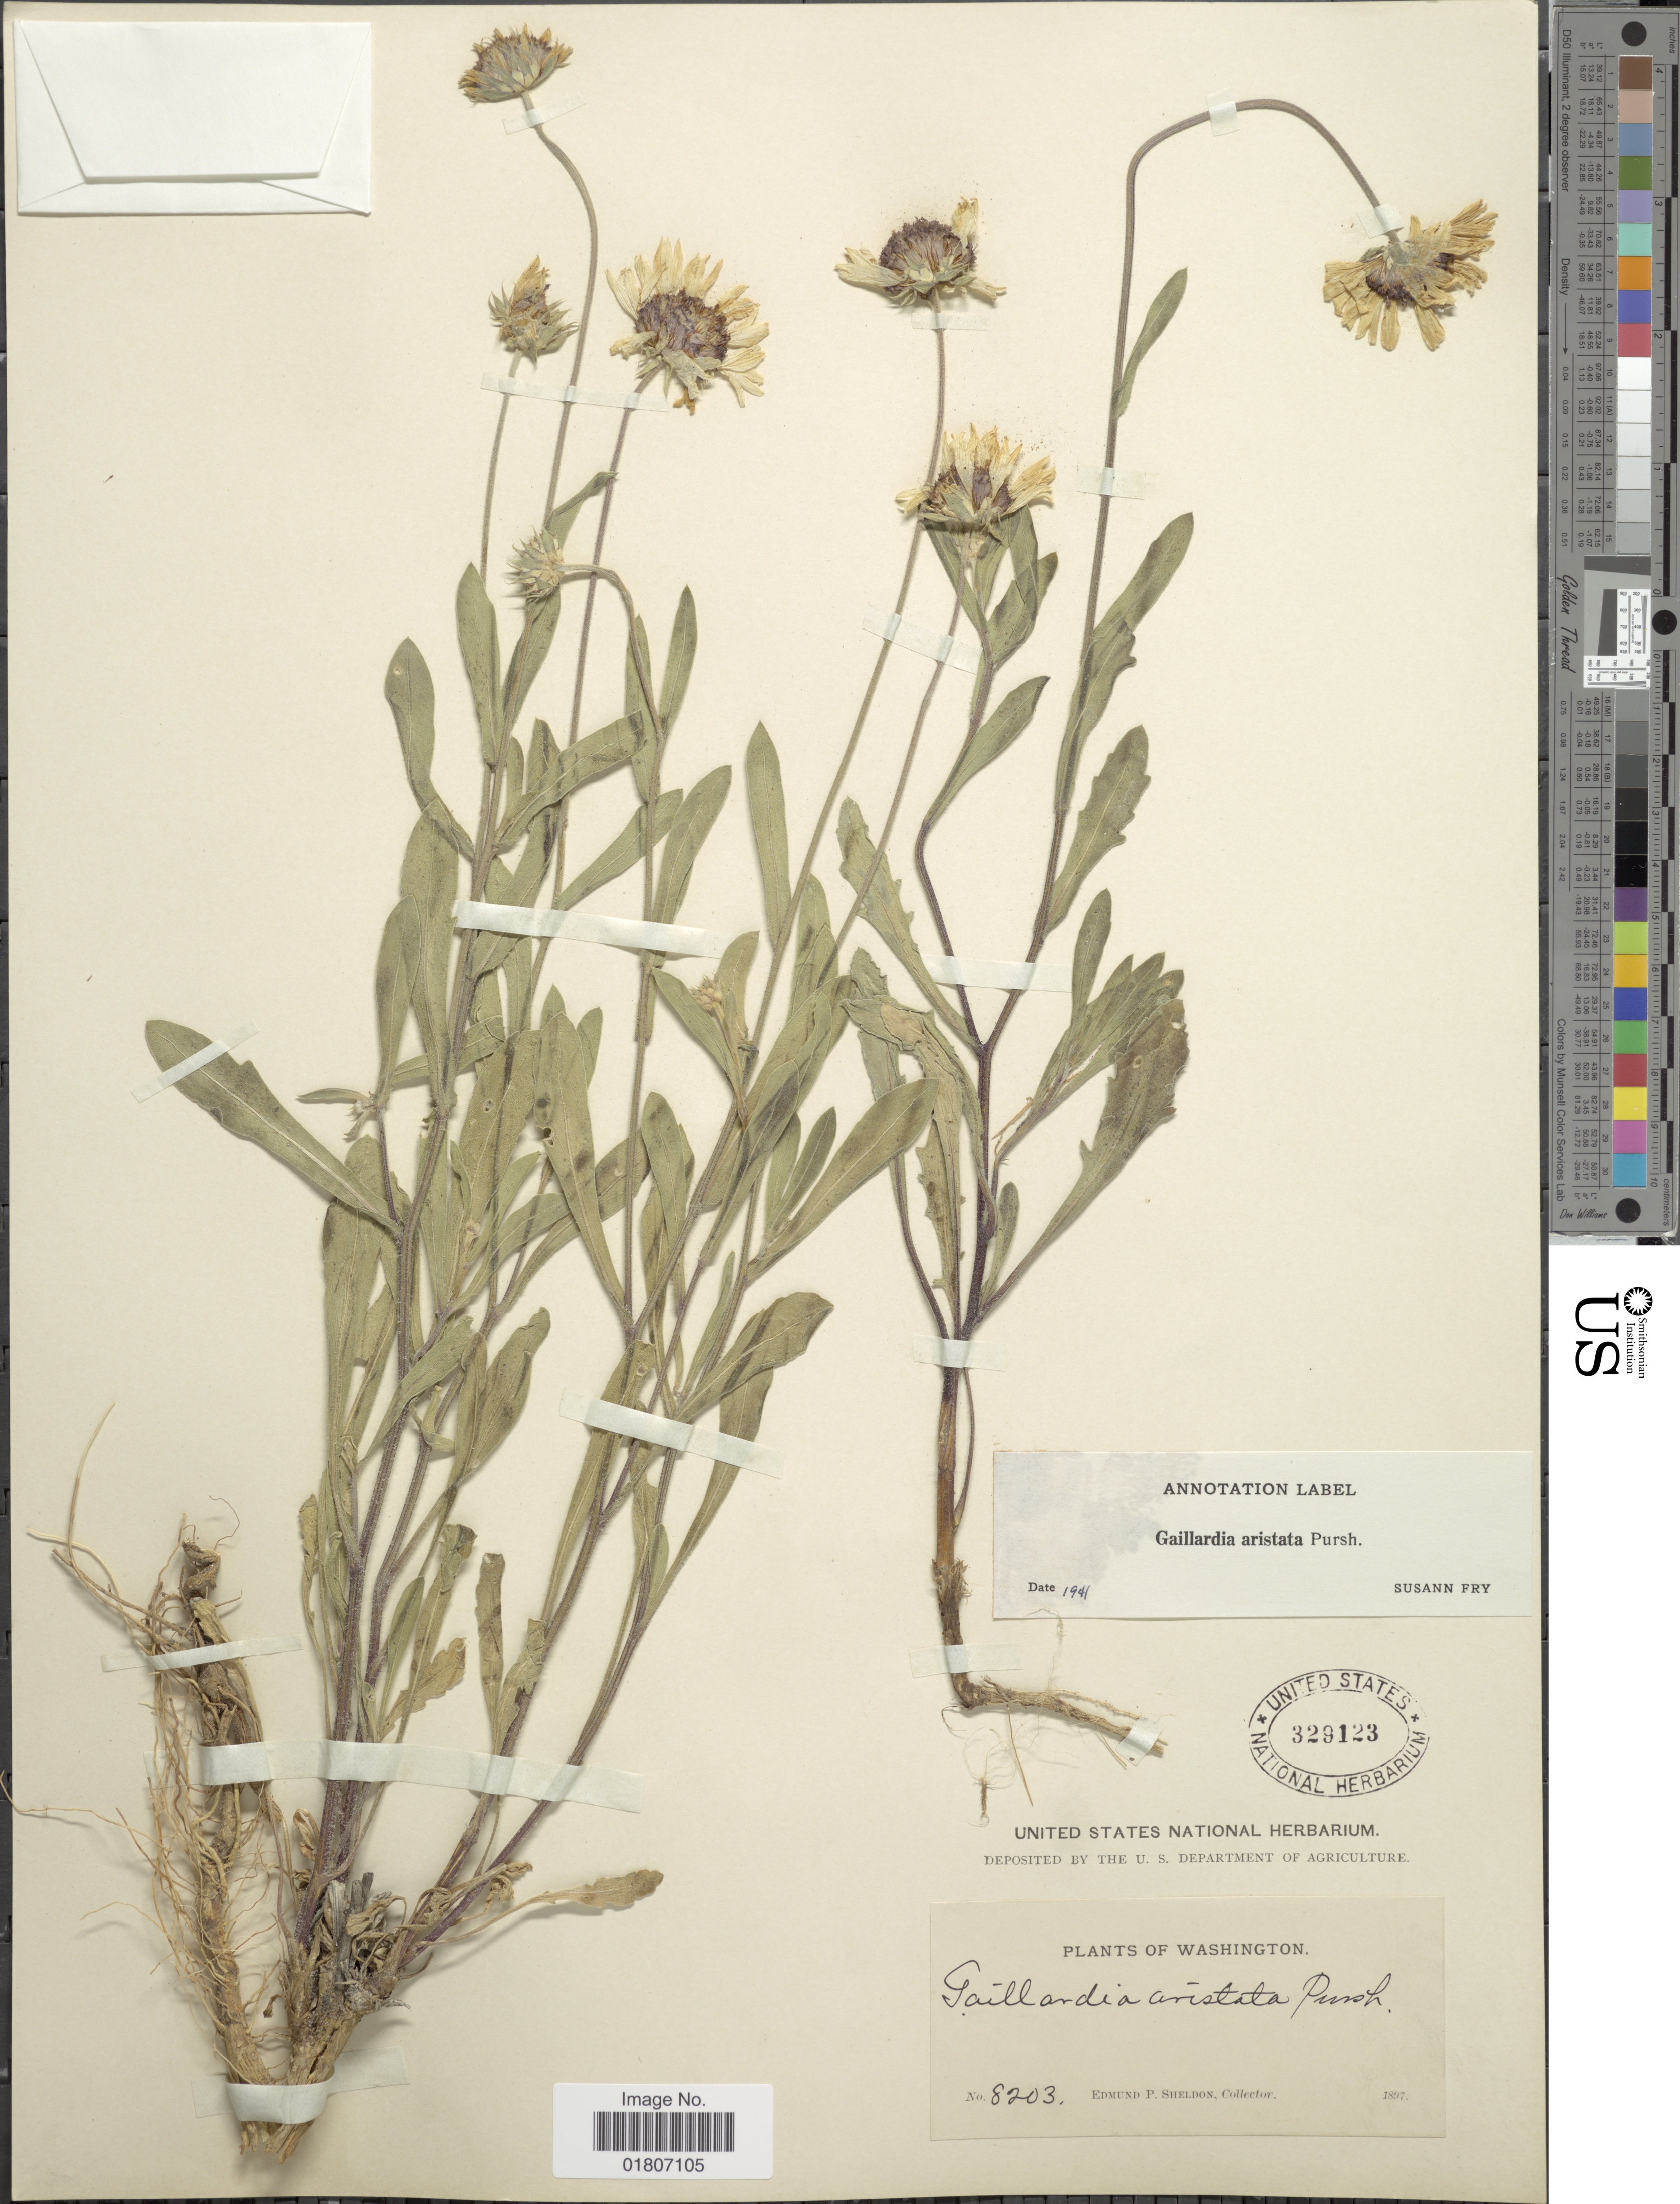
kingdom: Plantae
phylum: Tracheophyta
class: Magnoliopsida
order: Asterales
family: Asteraceae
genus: Gaillardia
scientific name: Gaillardia aristata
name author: Pursh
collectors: E. P. Sheldon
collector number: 8203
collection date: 1897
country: United States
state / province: Washington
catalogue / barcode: US 329123